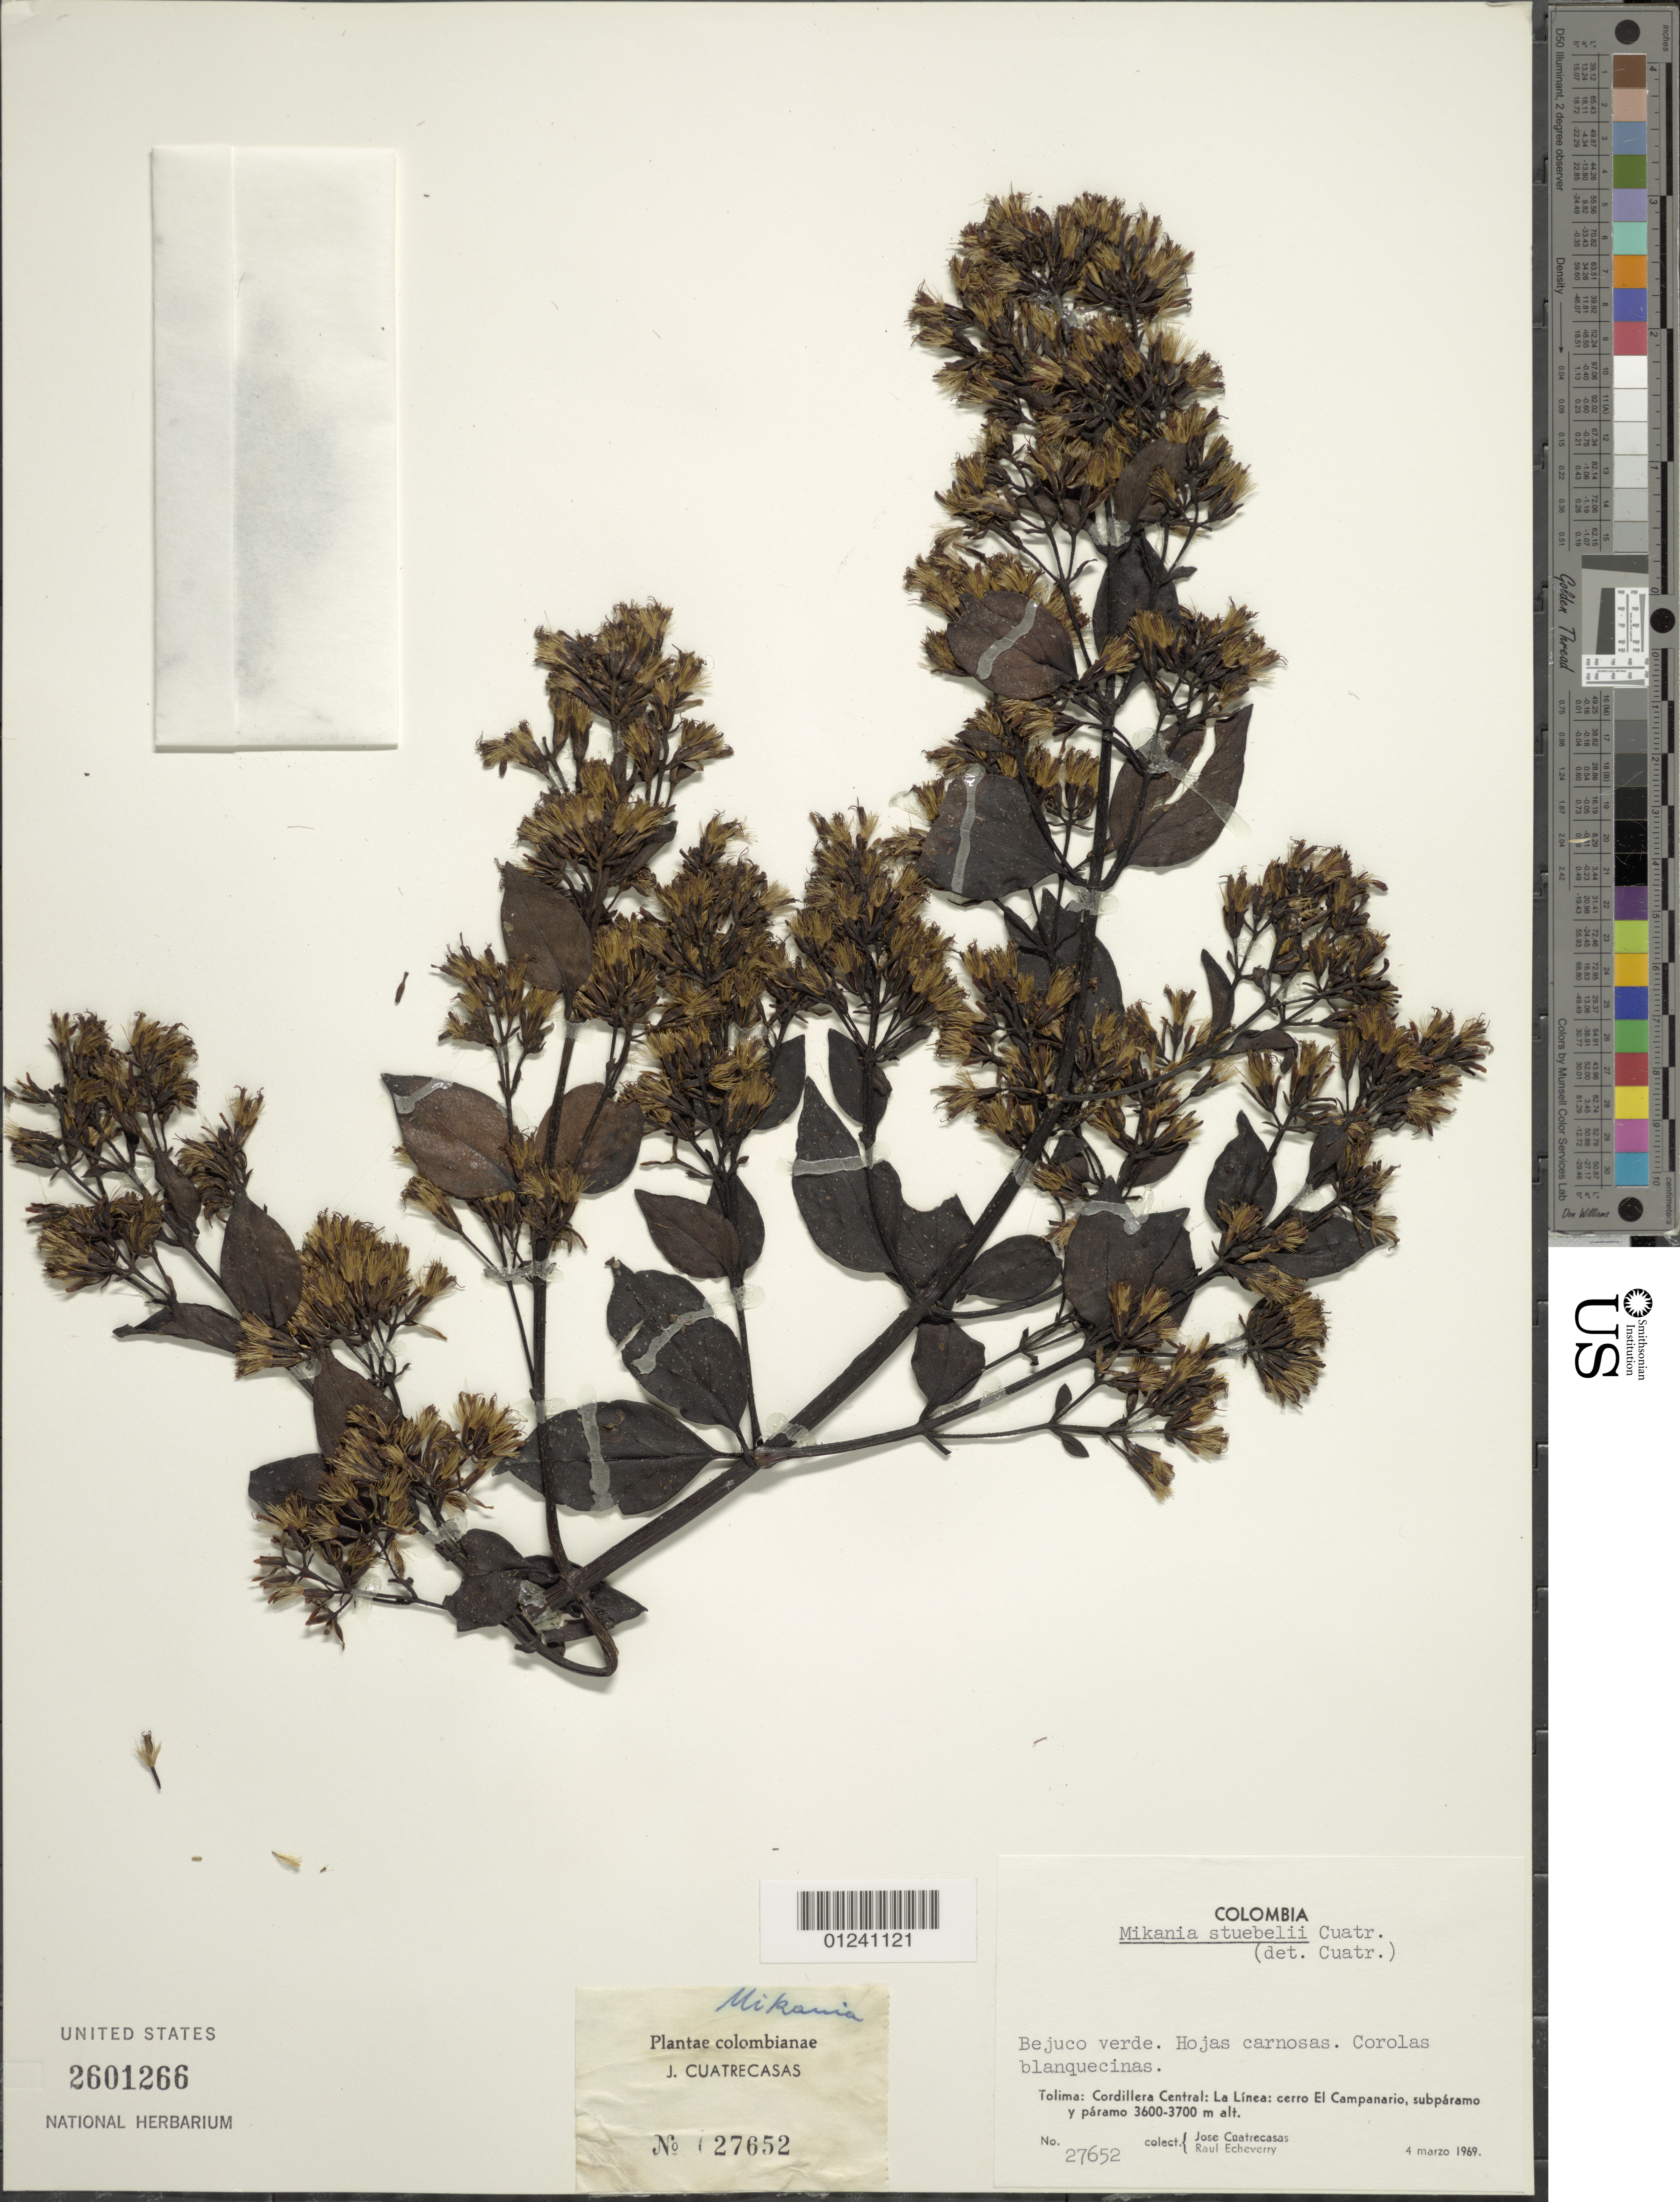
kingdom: Plantae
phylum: Tracheophyta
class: Magnoliopsida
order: Asterales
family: Asteraceae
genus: Mikania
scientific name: Mikania stuebelii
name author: Hieron.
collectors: J. Cuatrecasas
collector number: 27652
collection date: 1969-03-04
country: Colombia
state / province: Tolima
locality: Cordillera Central, la Linca, Cerro el Campanario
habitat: subparamo y paramo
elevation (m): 3600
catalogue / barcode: US 2601266